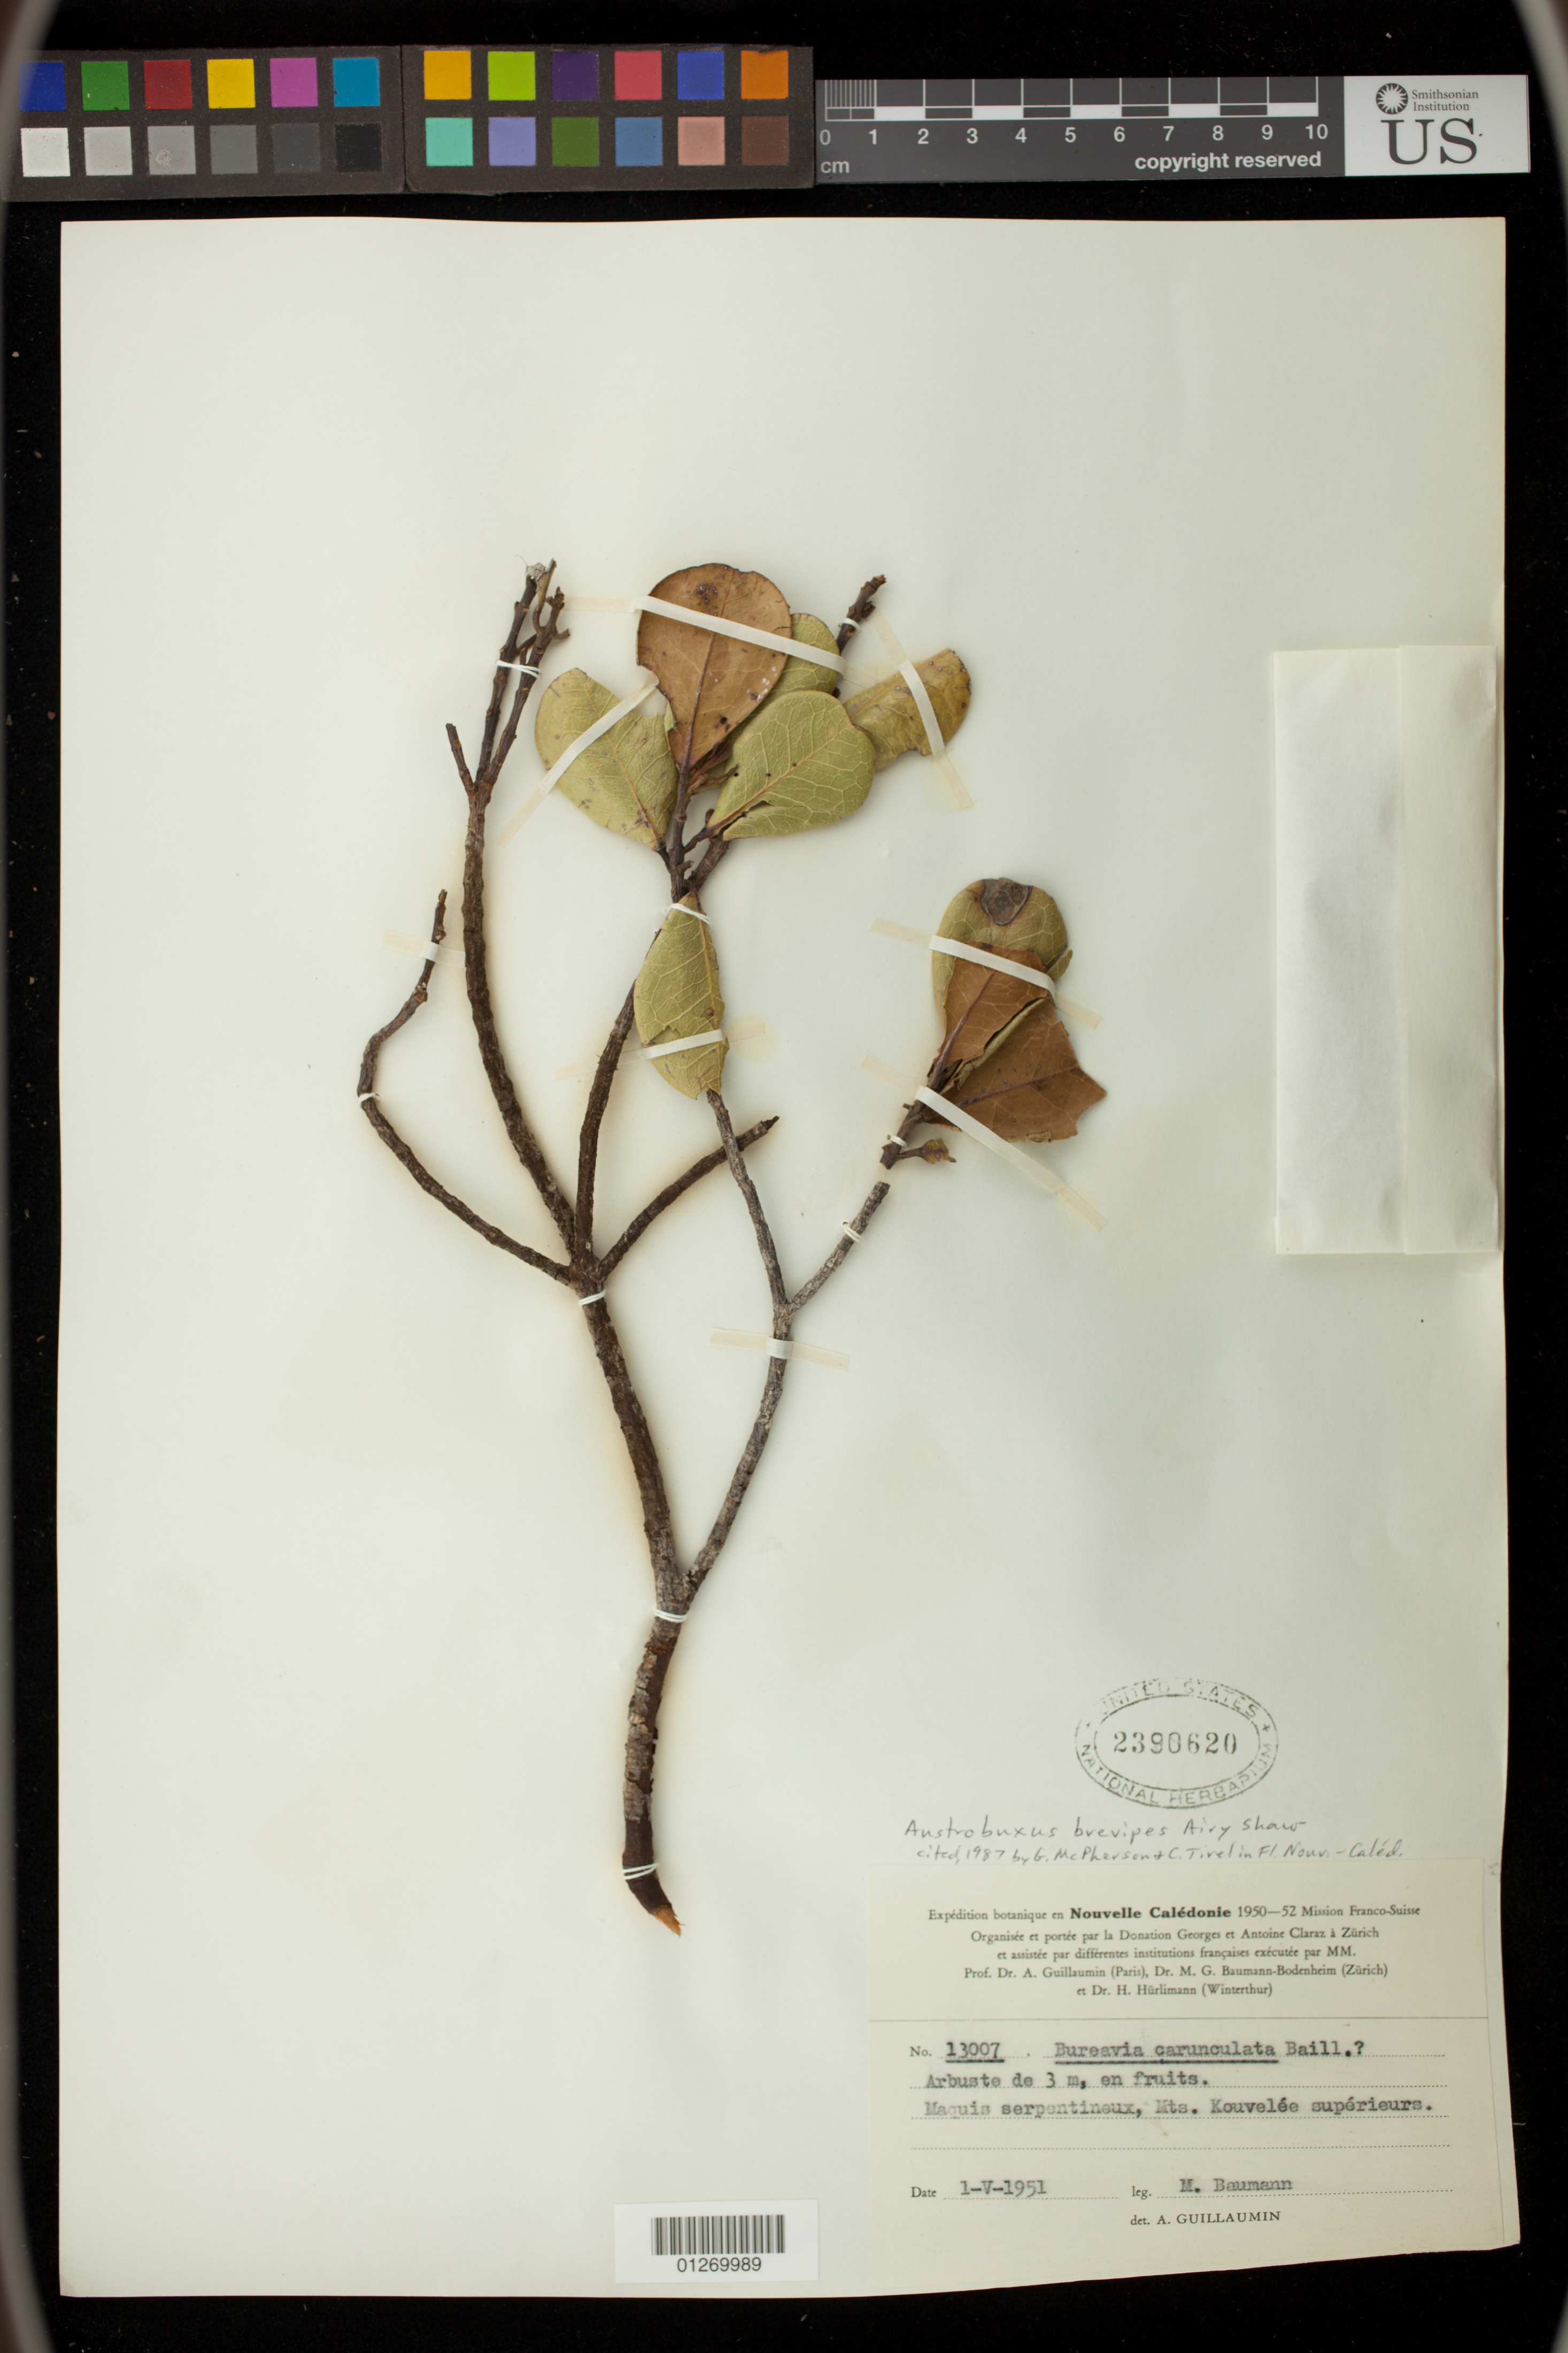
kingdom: Plantae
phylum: Tracheophyta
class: Magnoliopsida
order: Malpighiales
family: Picrodendraceae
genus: Austrobuxus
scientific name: Austrobuxus brevipes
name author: Airy Shaw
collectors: M. Baumann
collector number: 13007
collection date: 1951-05-01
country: New Caledonia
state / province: South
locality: Mts. [Monts] Kouvelee superieurs.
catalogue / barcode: US 2390620